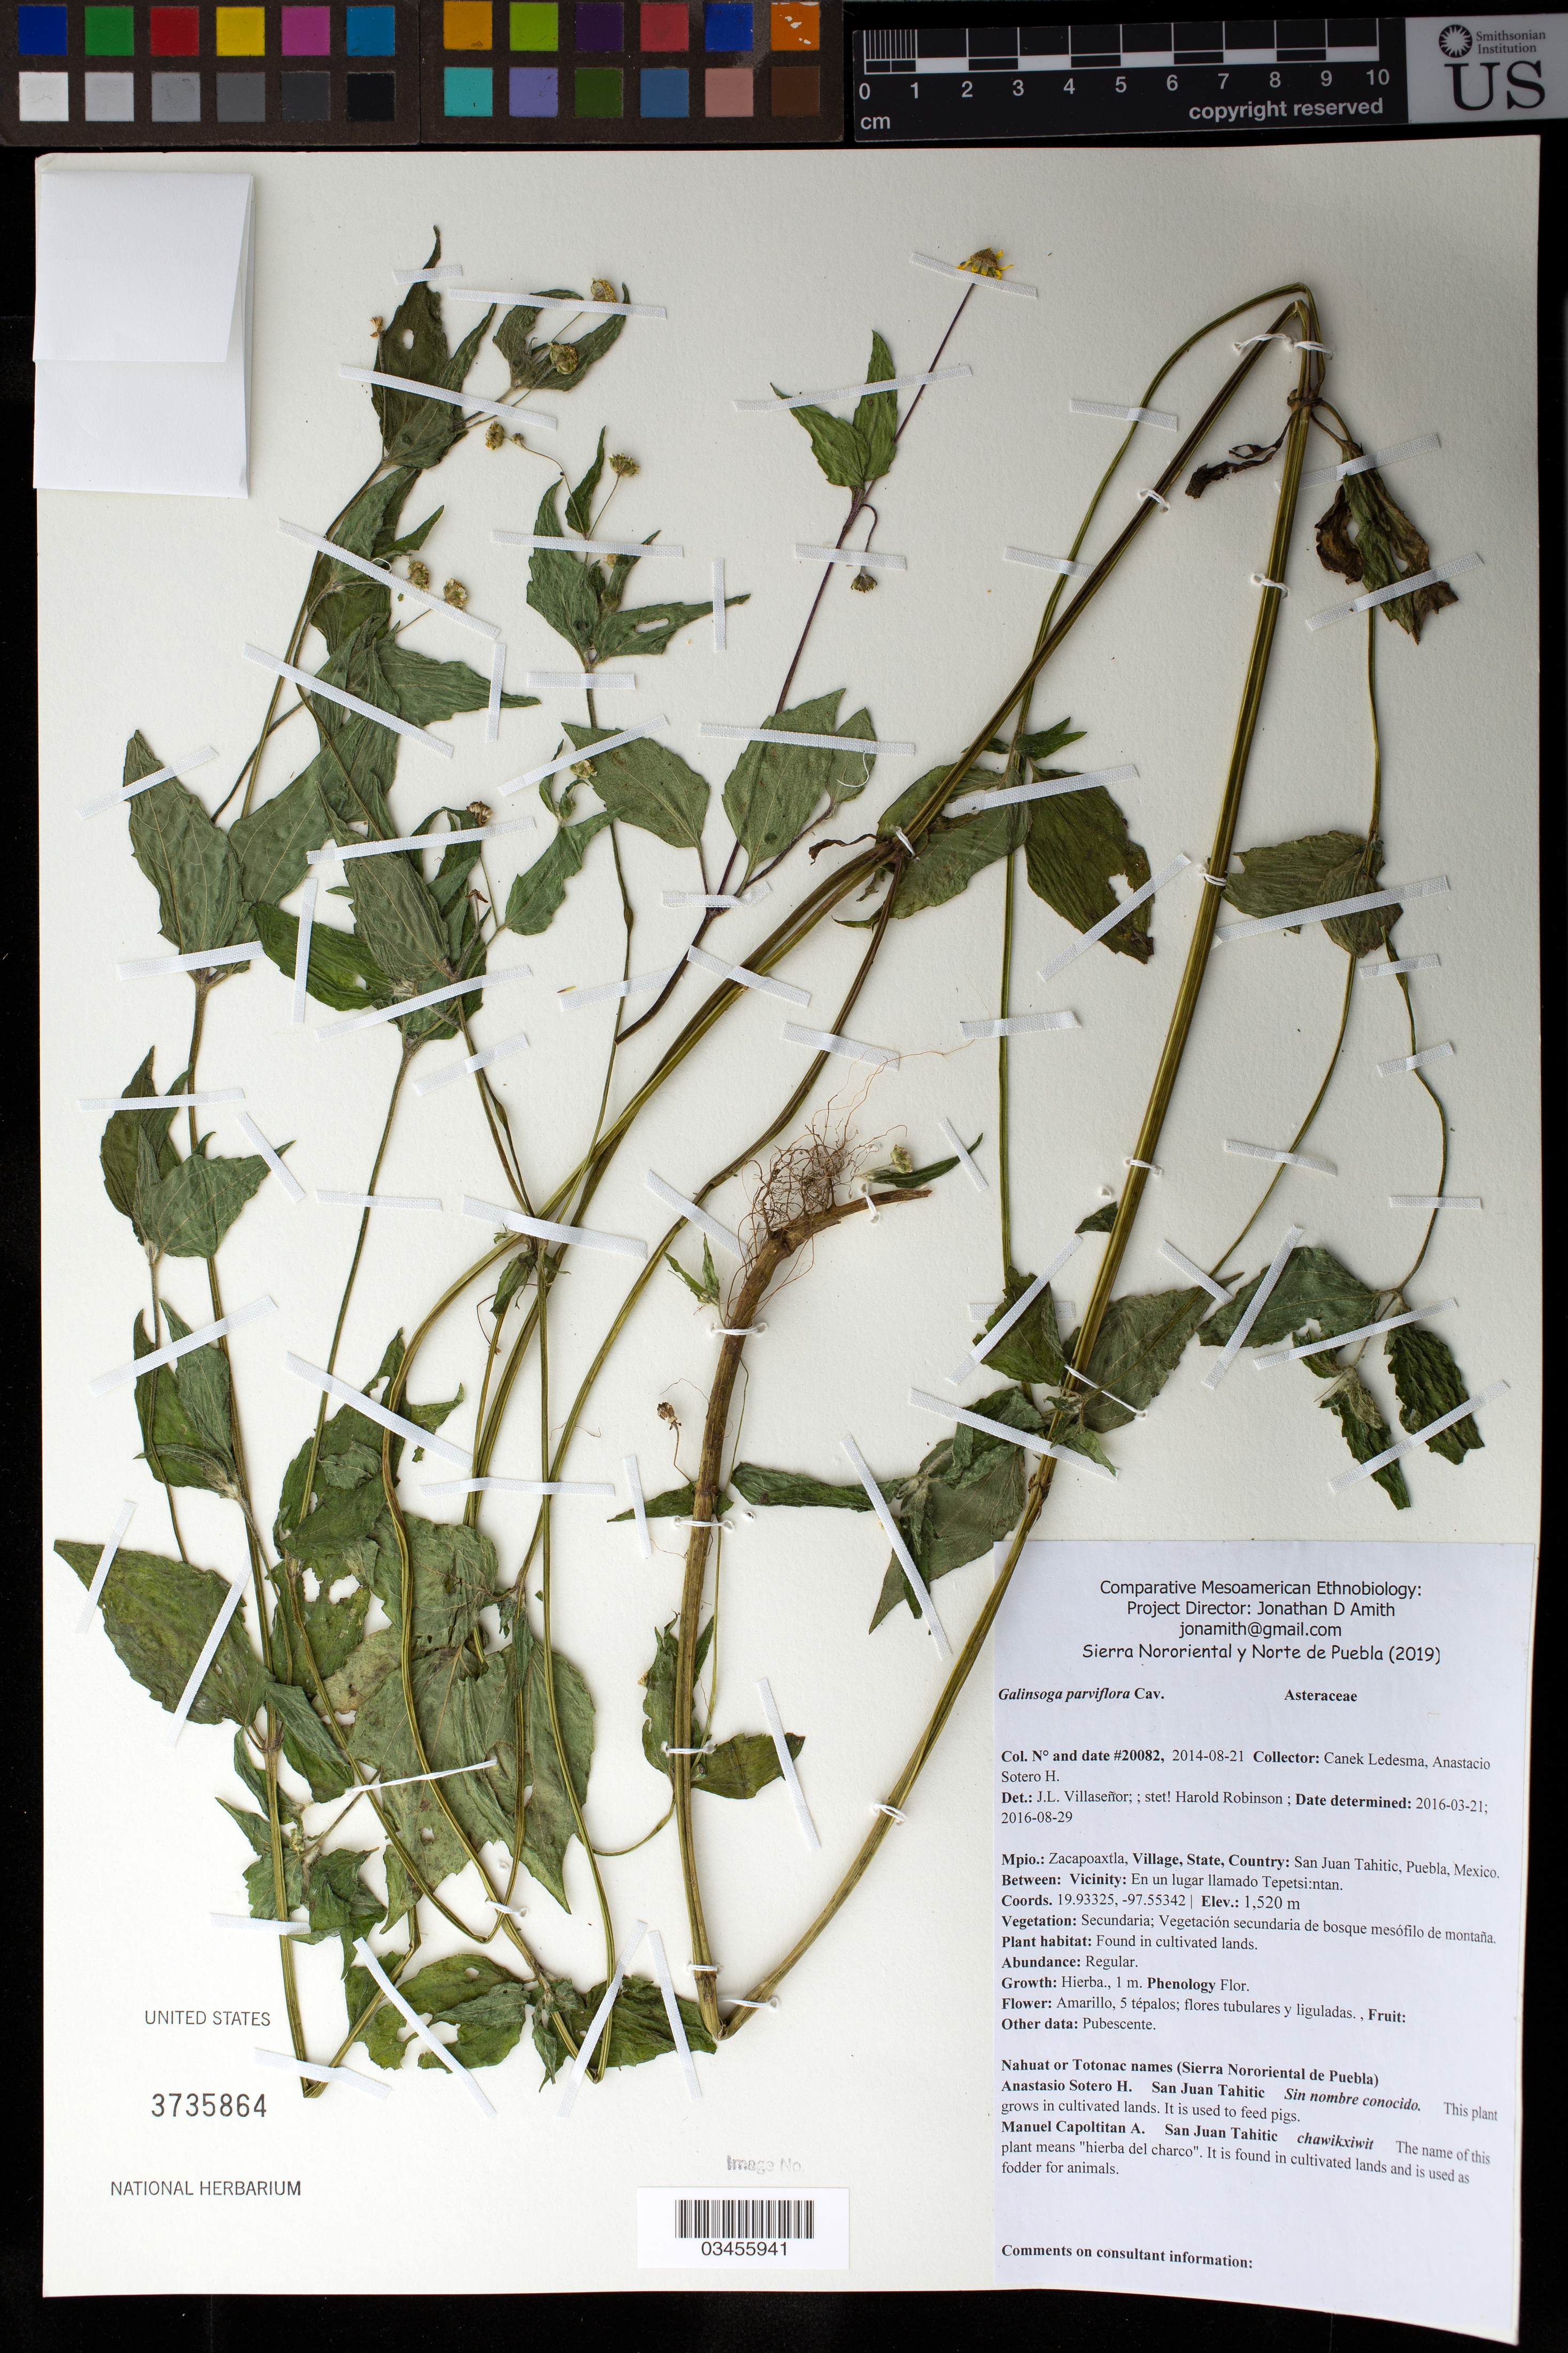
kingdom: Plantae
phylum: Tracheophyta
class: Magnoliopsida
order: Asterales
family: Asteraceae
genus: Galinsoga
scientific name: Galinsoga parviflora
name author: Cav.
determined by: Robinson, Harold E., (US)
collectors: Canek Ledesma C.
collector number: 20082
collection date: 2014-08-21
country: México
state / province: Puebla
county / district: Zacapoaxtla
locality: PUEBLO: San Juan Tahitic; LOCALIDAD EXACTA: Place named Tepetsi:ntan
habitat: Vegetación secundaria de bosque mesófilo de montaña; Found in cultivated lands.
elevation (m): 1520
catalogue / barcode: US 3735864